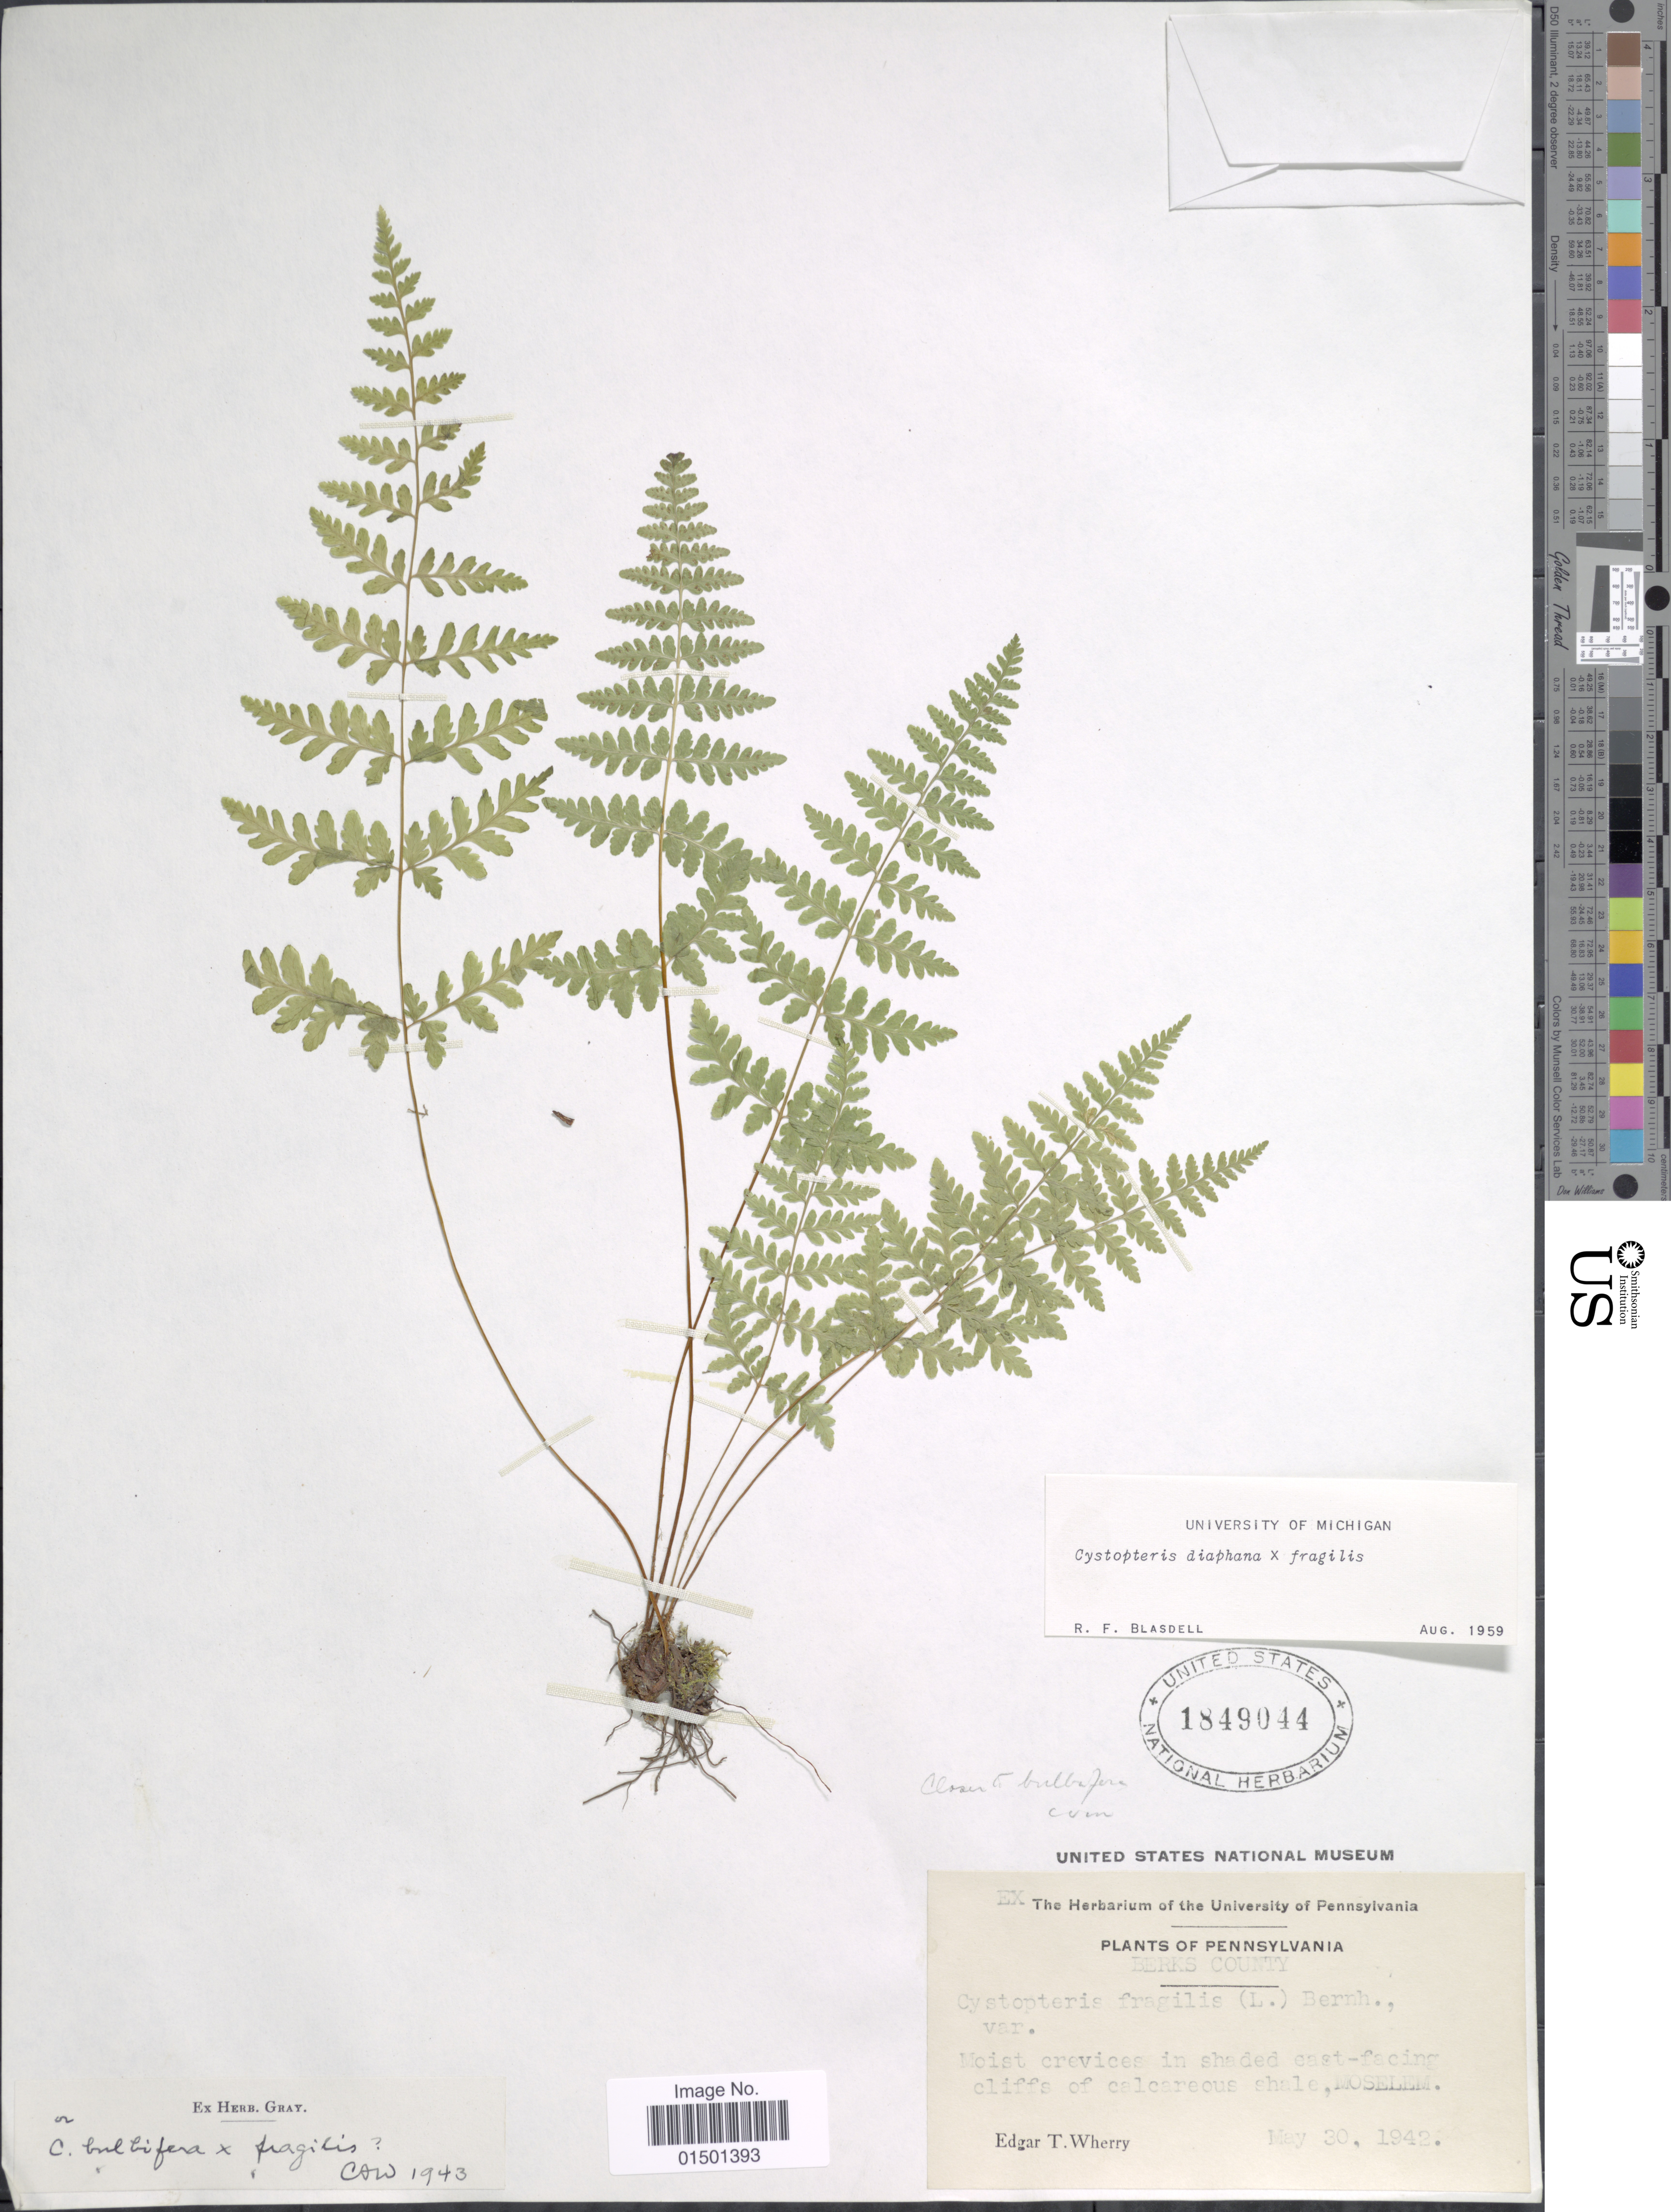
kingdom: Plantae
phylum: Tracheophyta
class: Polypodiopsida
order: Polypodiales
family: Cystopteridaceae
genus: Cystopteris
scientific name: Cystopteris diaphana x C. fragilis (L.) Bernh.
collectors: E. T. Wherry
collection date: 1942-05-30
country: United States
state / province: Pennsylvania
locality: Berks County, Moselem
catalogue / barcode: US 1849044